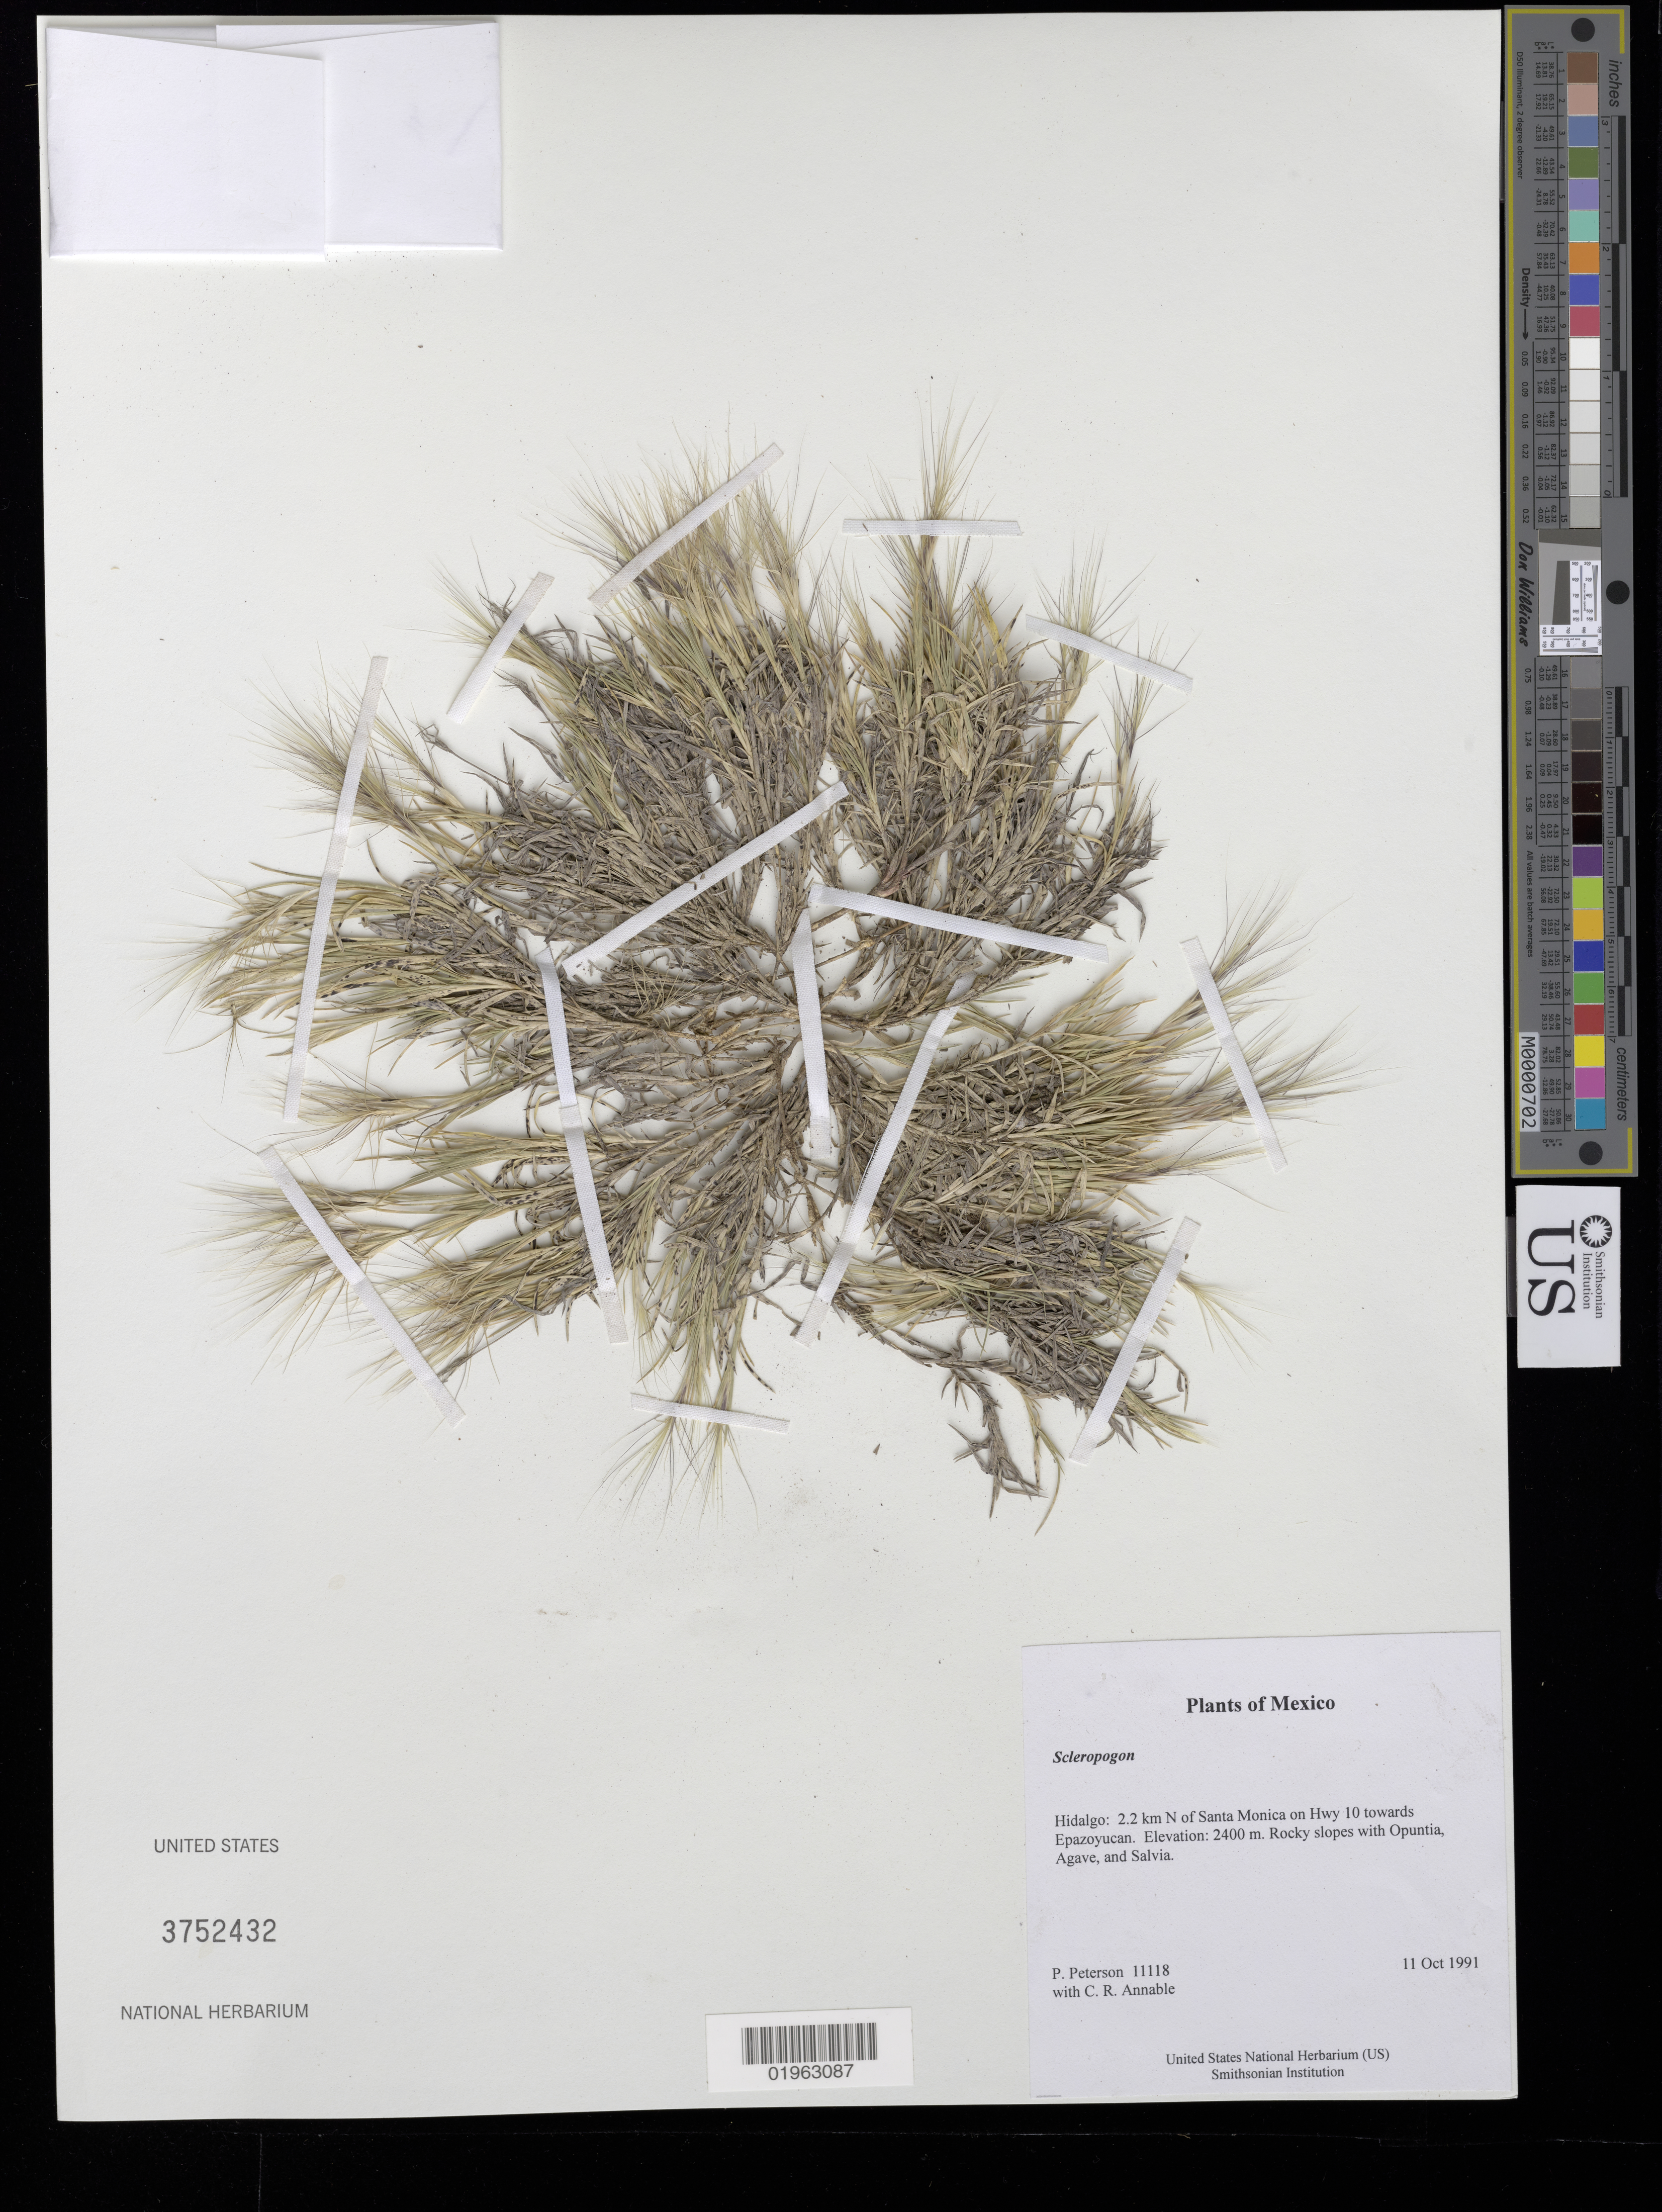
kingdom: Plantae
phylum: Tracheophyta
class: Liliopsida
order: Poales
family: Poaceae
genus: Scleropogon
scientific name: Scleropogon brevifolius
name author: Phil.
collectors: P. M. Peterson & C. R. Annable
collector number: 11118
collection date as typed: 11 Oct 1991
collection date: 1991-10-11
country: Mexico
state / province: Hidalgo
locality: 2.2 km N of Santa Monica on Hwy 10 towards Epazoyucan.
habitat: Rocky slopes with Opuntia, Agave, and Salvia.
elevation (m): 2400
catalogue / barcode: US 3752432